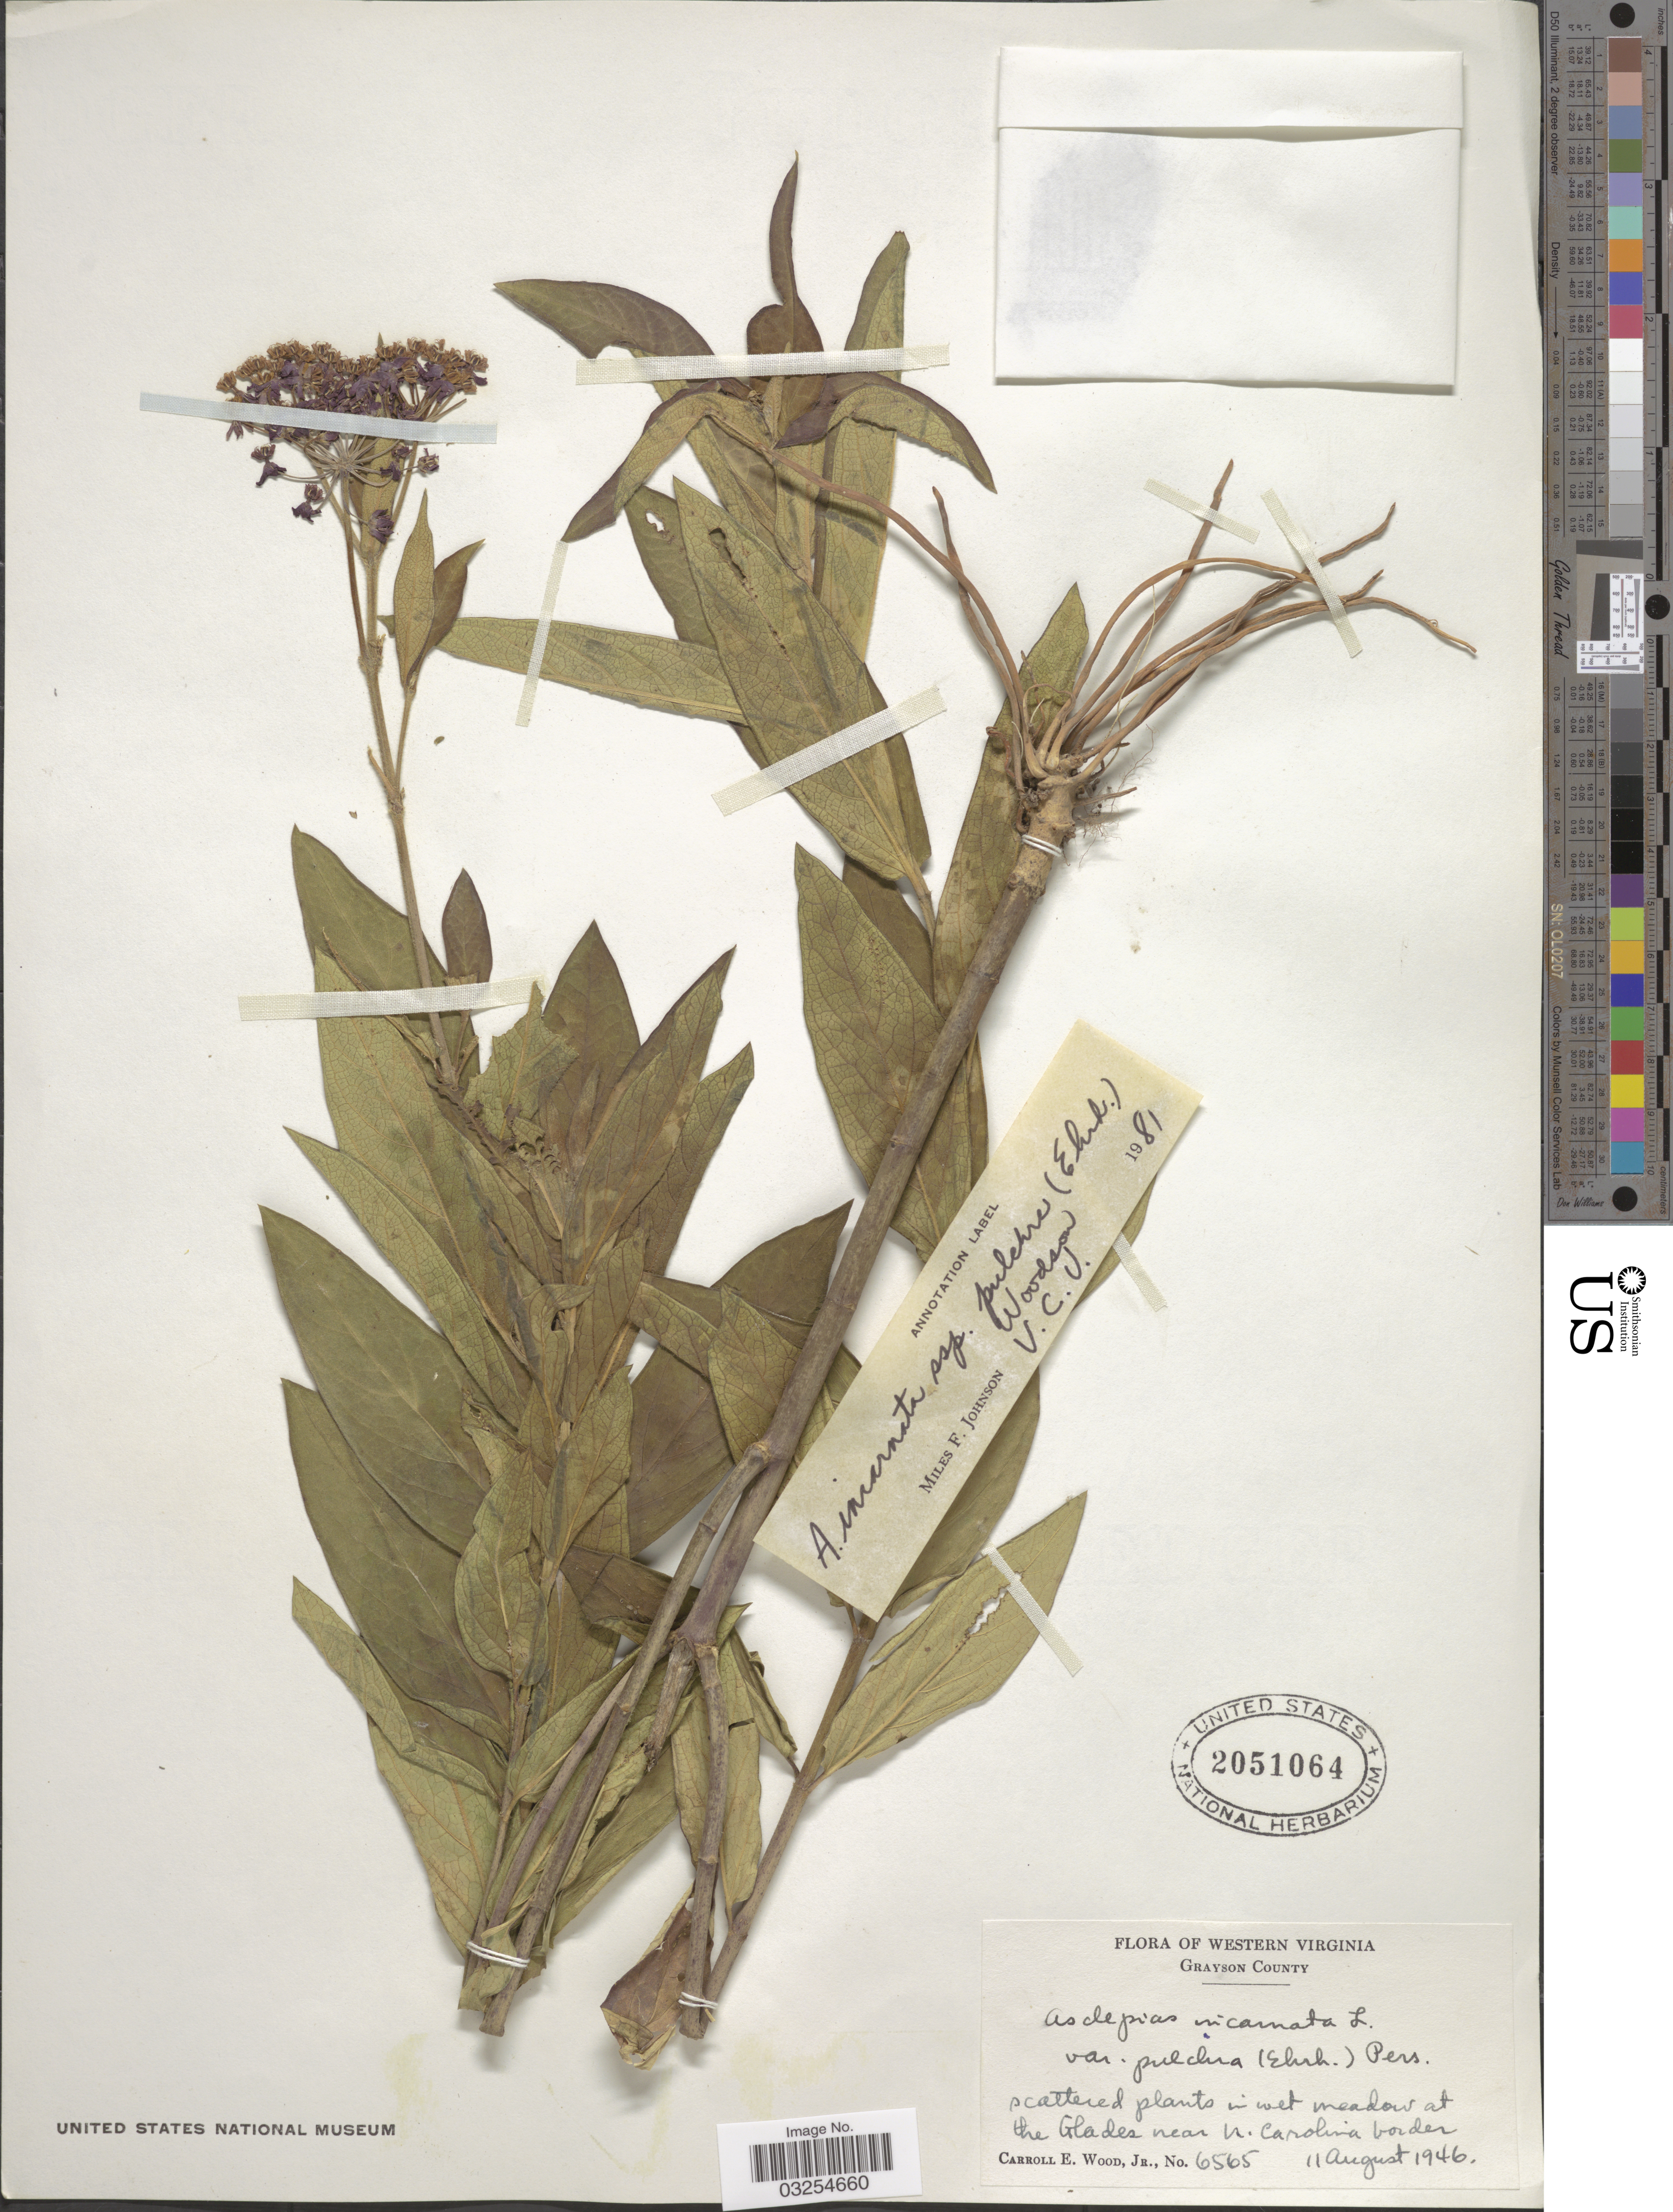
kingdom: Plantae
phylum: Tracheophyta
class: Magnoliopsida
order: Gentianales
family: Apocynaceae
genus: Asclepias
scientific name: Asclepias incarnata subsp. pulchra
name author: (Ehrh. ex Willd.) Woodson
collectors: C. Wood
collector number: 6565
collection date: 1946-08-11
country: United States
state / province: Virginia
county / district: Grayson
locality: Western Virginia. Grayson County. Scattered plants in wet meadow at the Glades near N. Carolina border.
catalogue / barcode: US 2051064